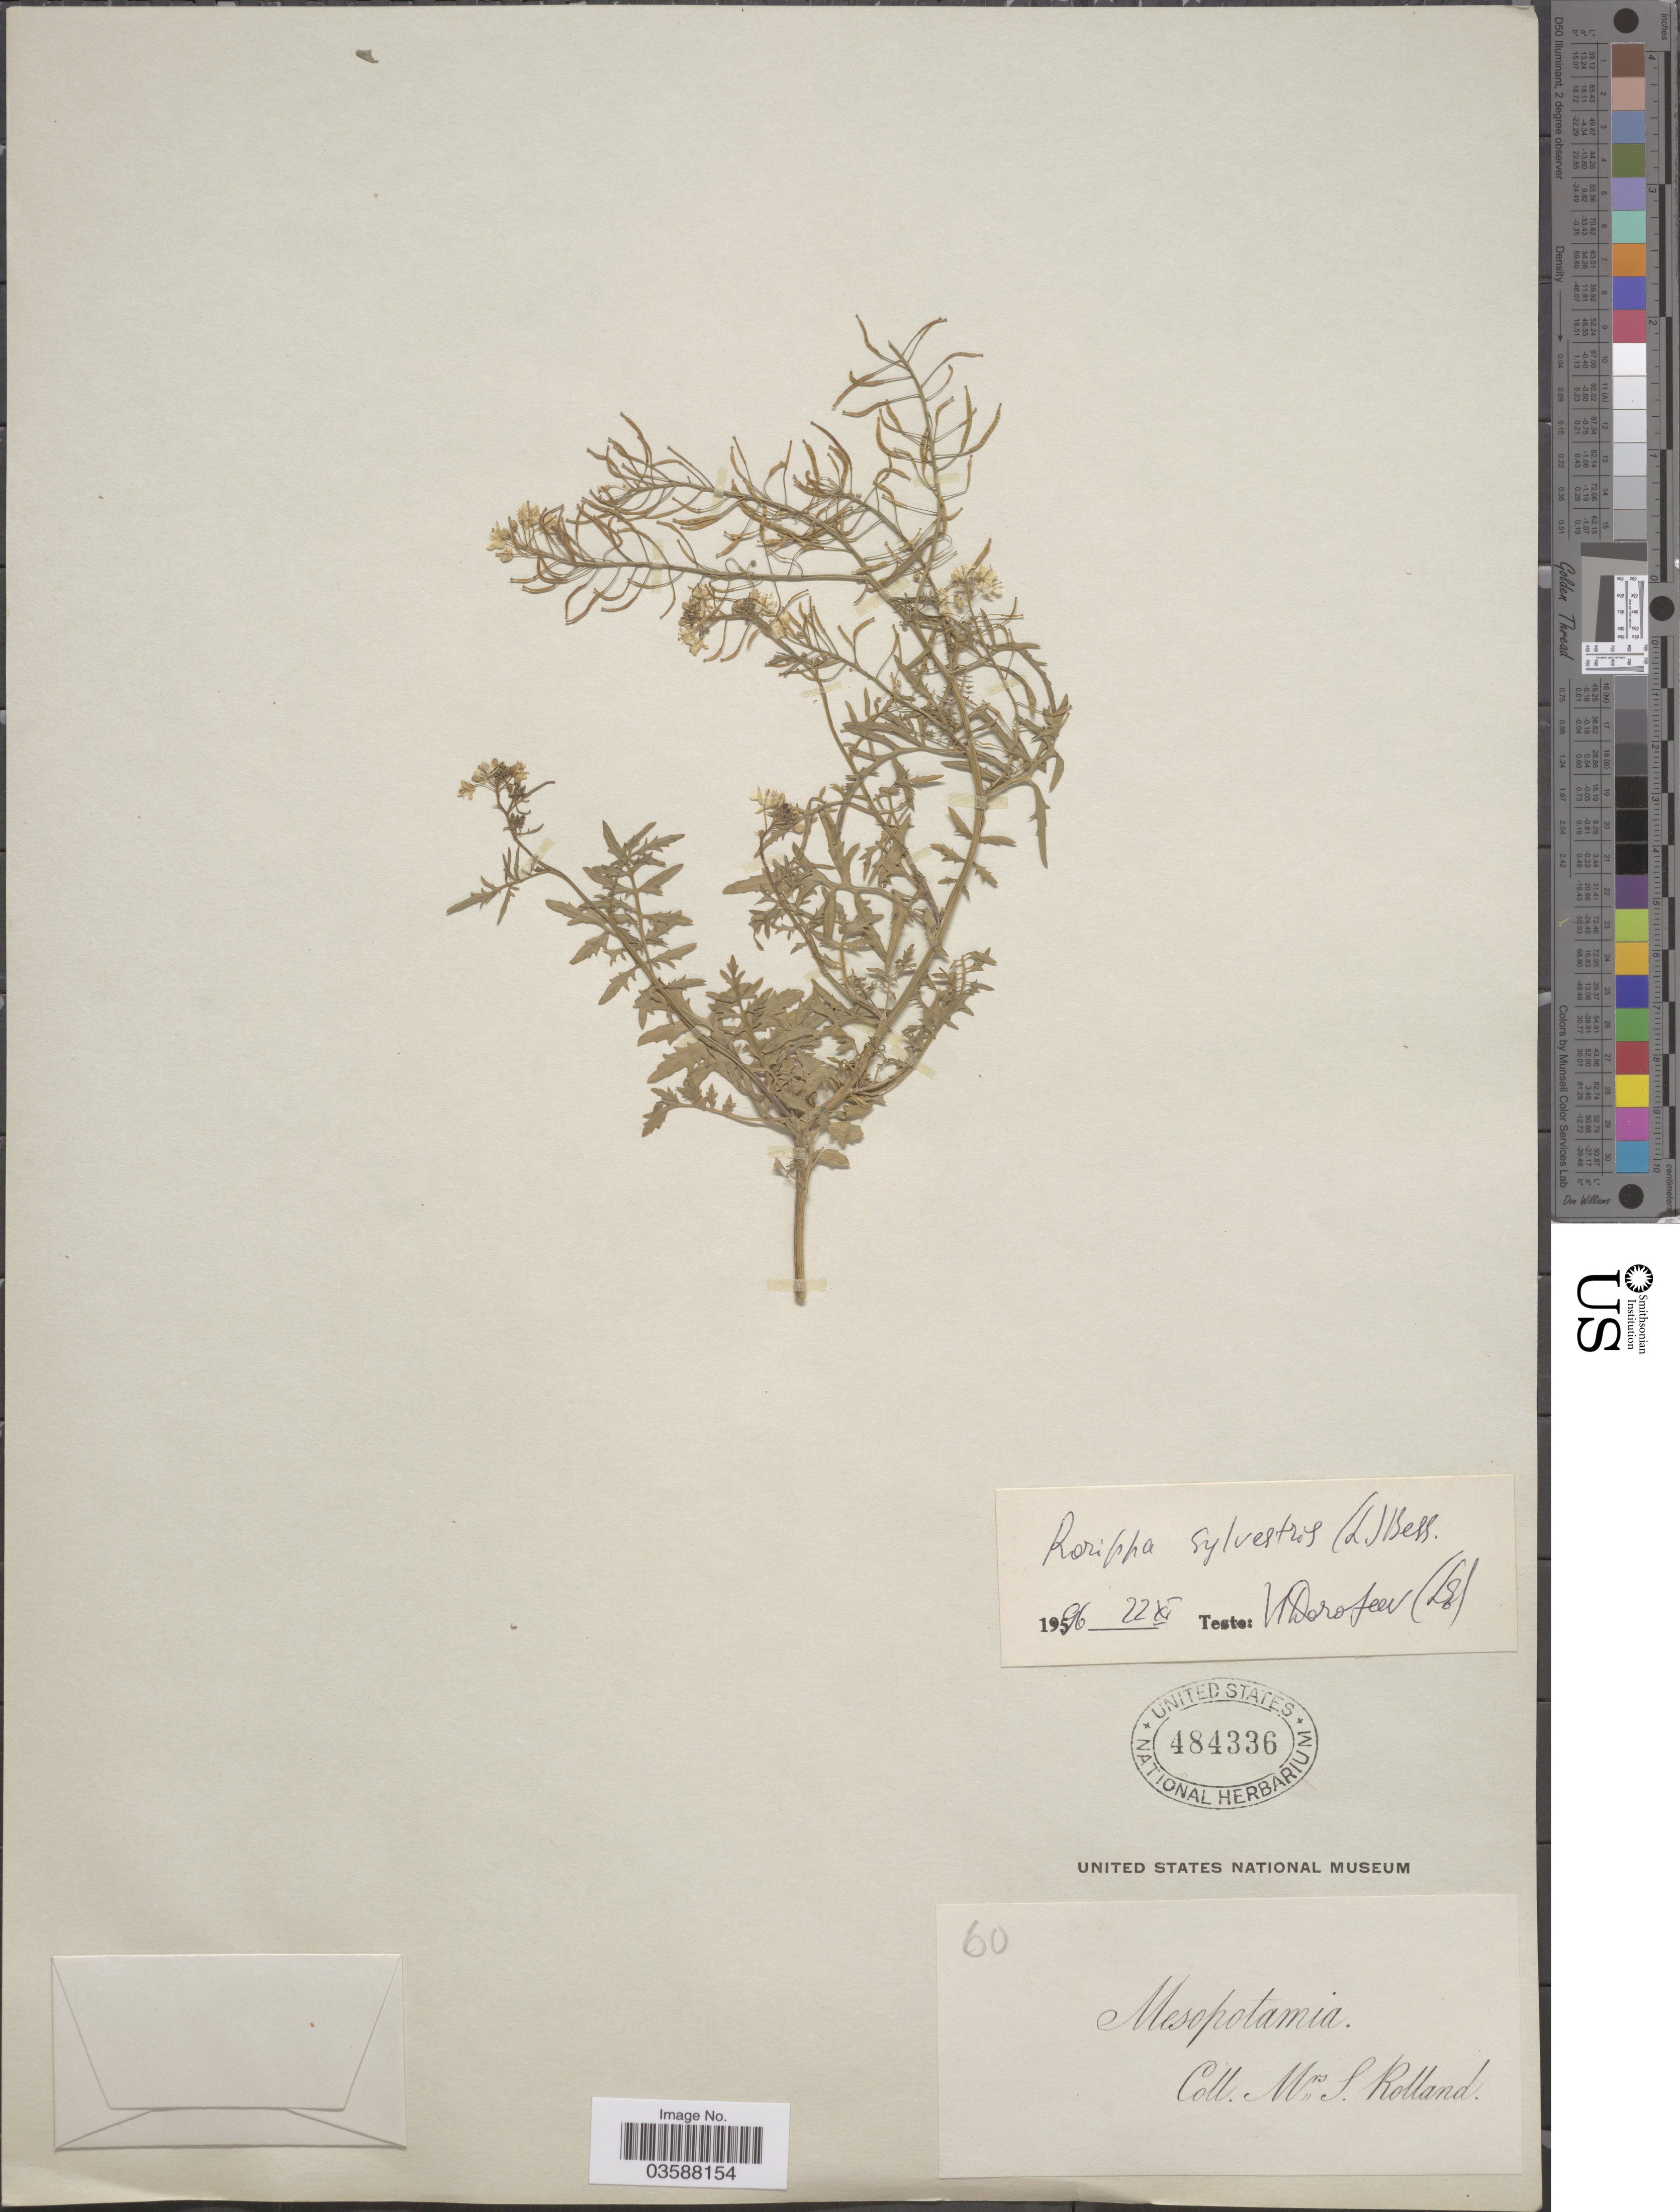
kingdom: Plantae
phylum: Tracheophyta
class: Magnoliopsida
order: Brassicales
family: Brassicaceae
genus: Rorippa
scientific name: Rorippa sylvestris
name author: (L.) Besser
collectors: S. Rolland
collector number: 60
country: Turkey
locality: Mesopotamia.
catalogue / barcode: US 484336